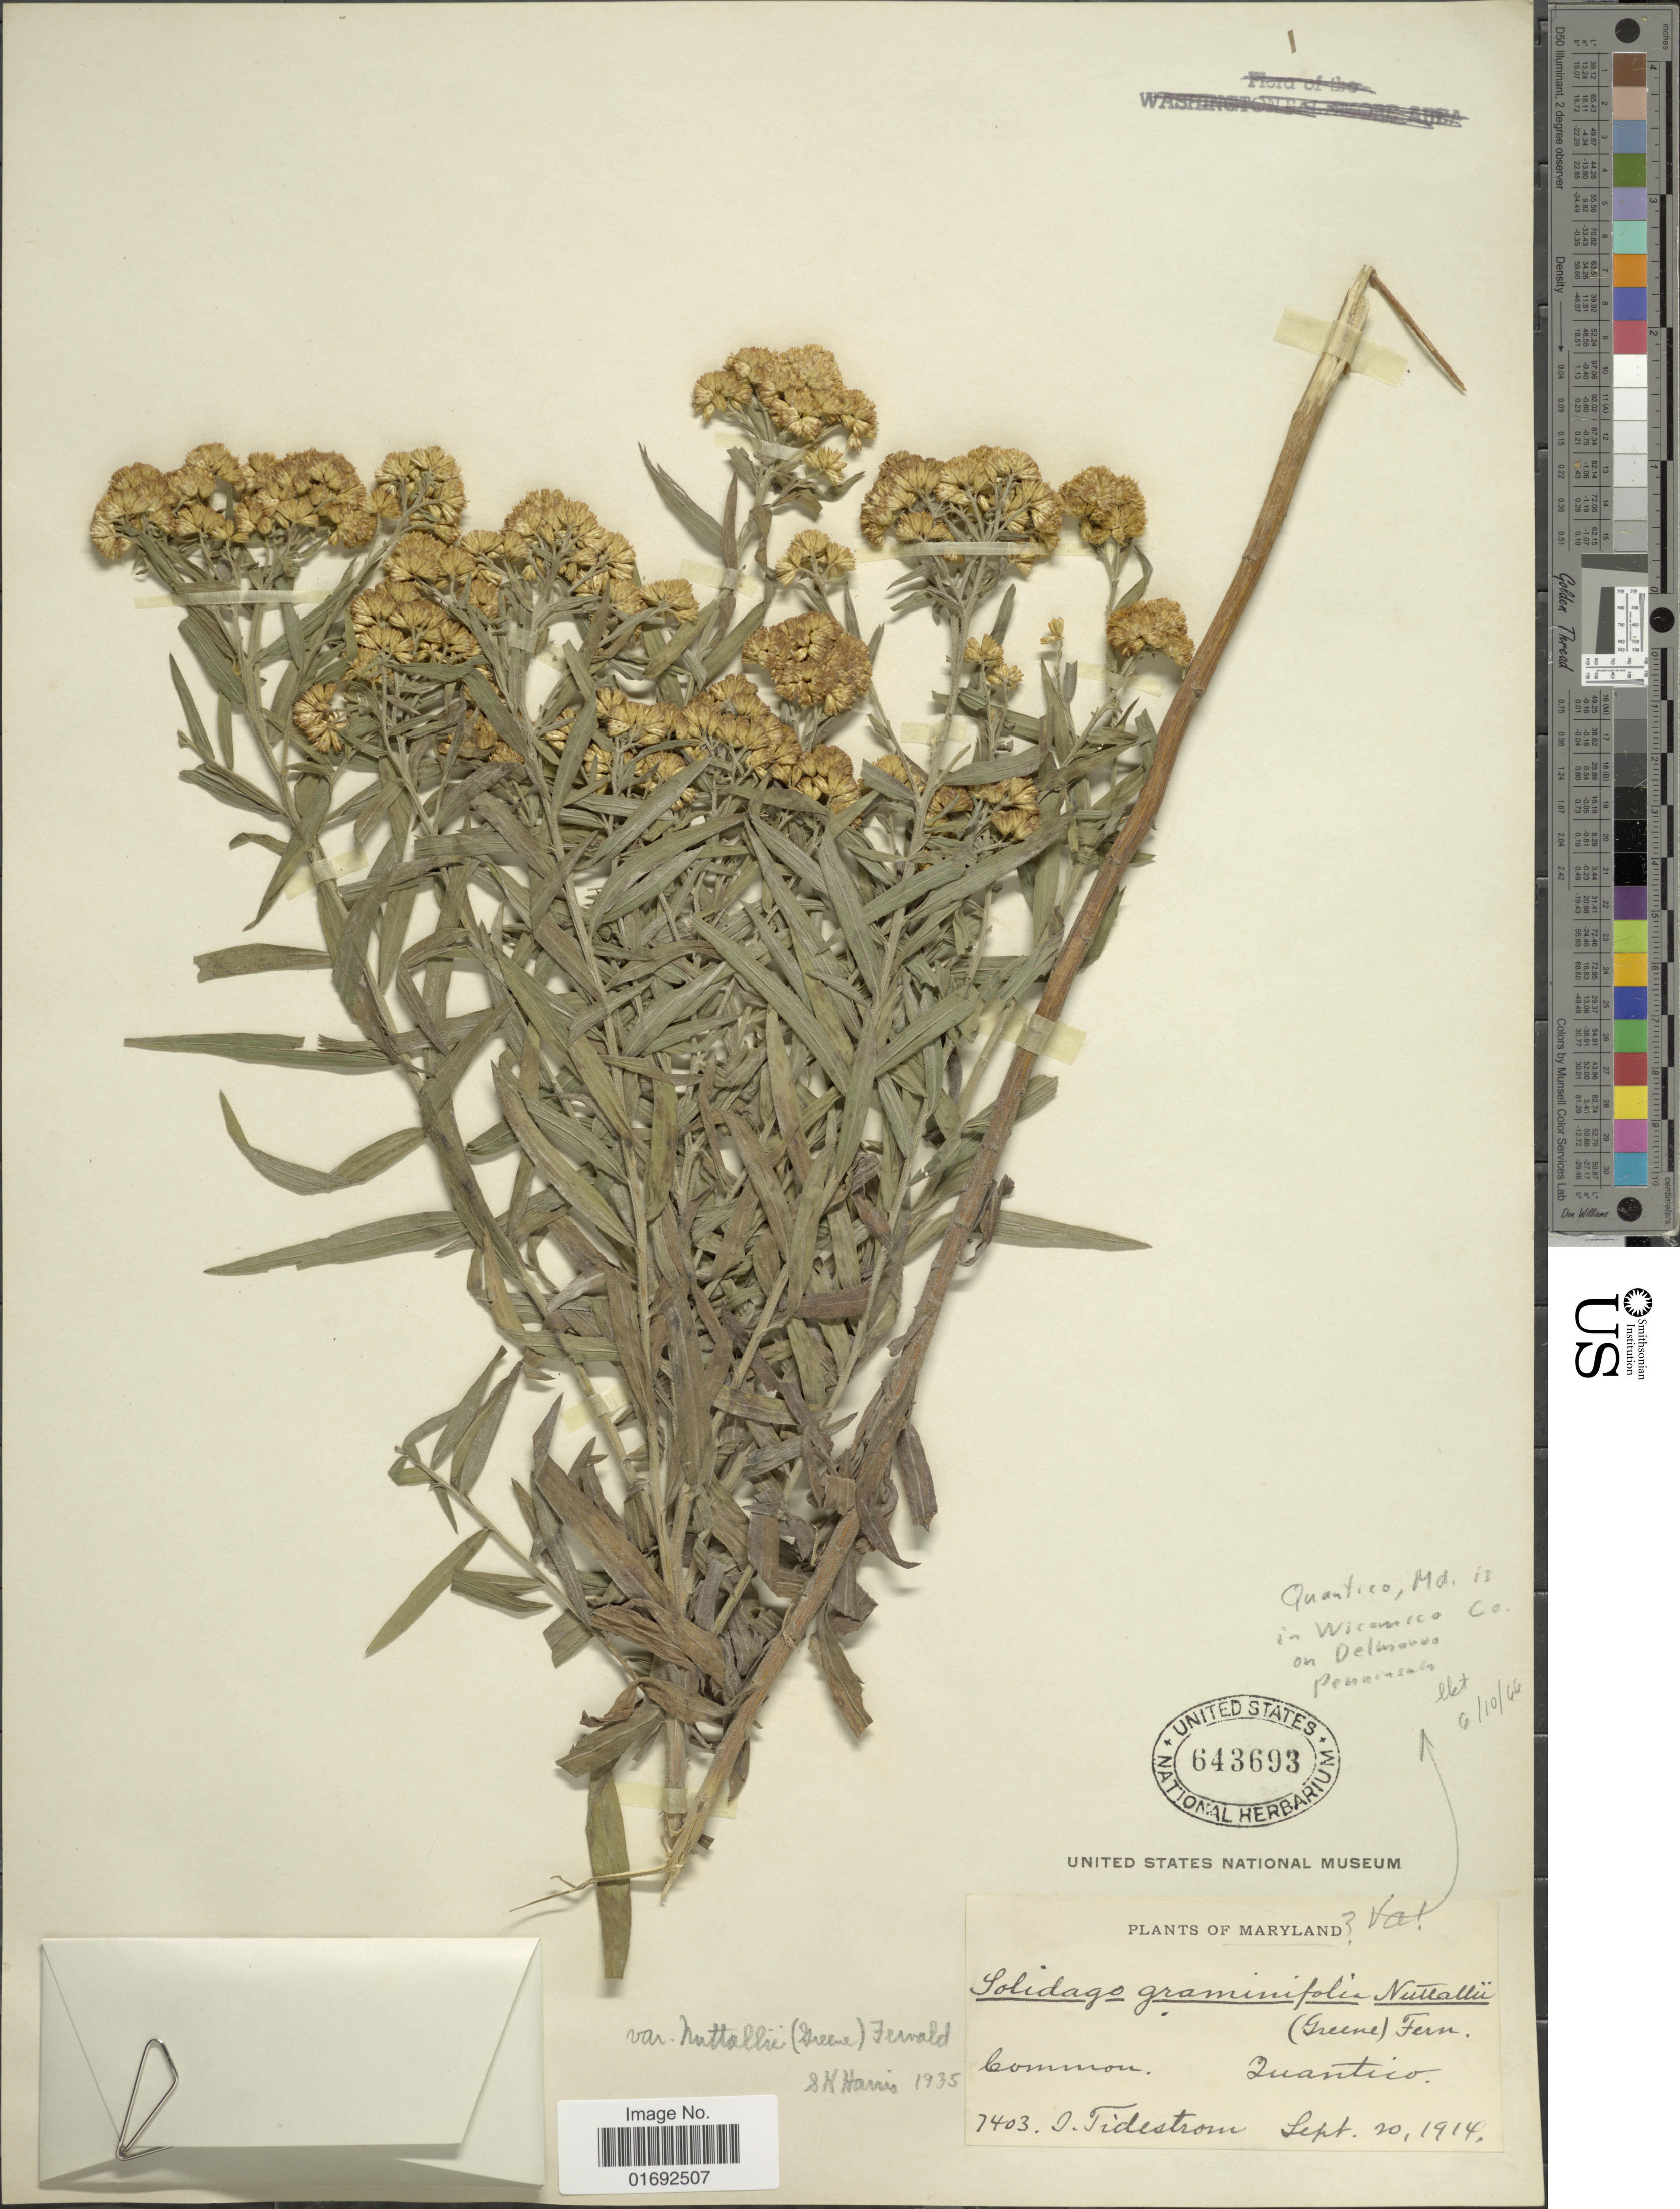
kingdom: Plantae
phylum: Tracheophyta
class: Magnoliopsida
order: Asterales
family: Asteraceae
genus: Euthamia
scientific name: Euthamia graminifolia var. nuttalii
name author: (S.W. Greene) W. Stone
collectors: I. F. Tidestrom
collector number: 7403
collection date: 1914-09-20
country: United States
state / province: Maryland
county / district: Wicomico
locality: Quantico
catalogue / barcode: US 643693